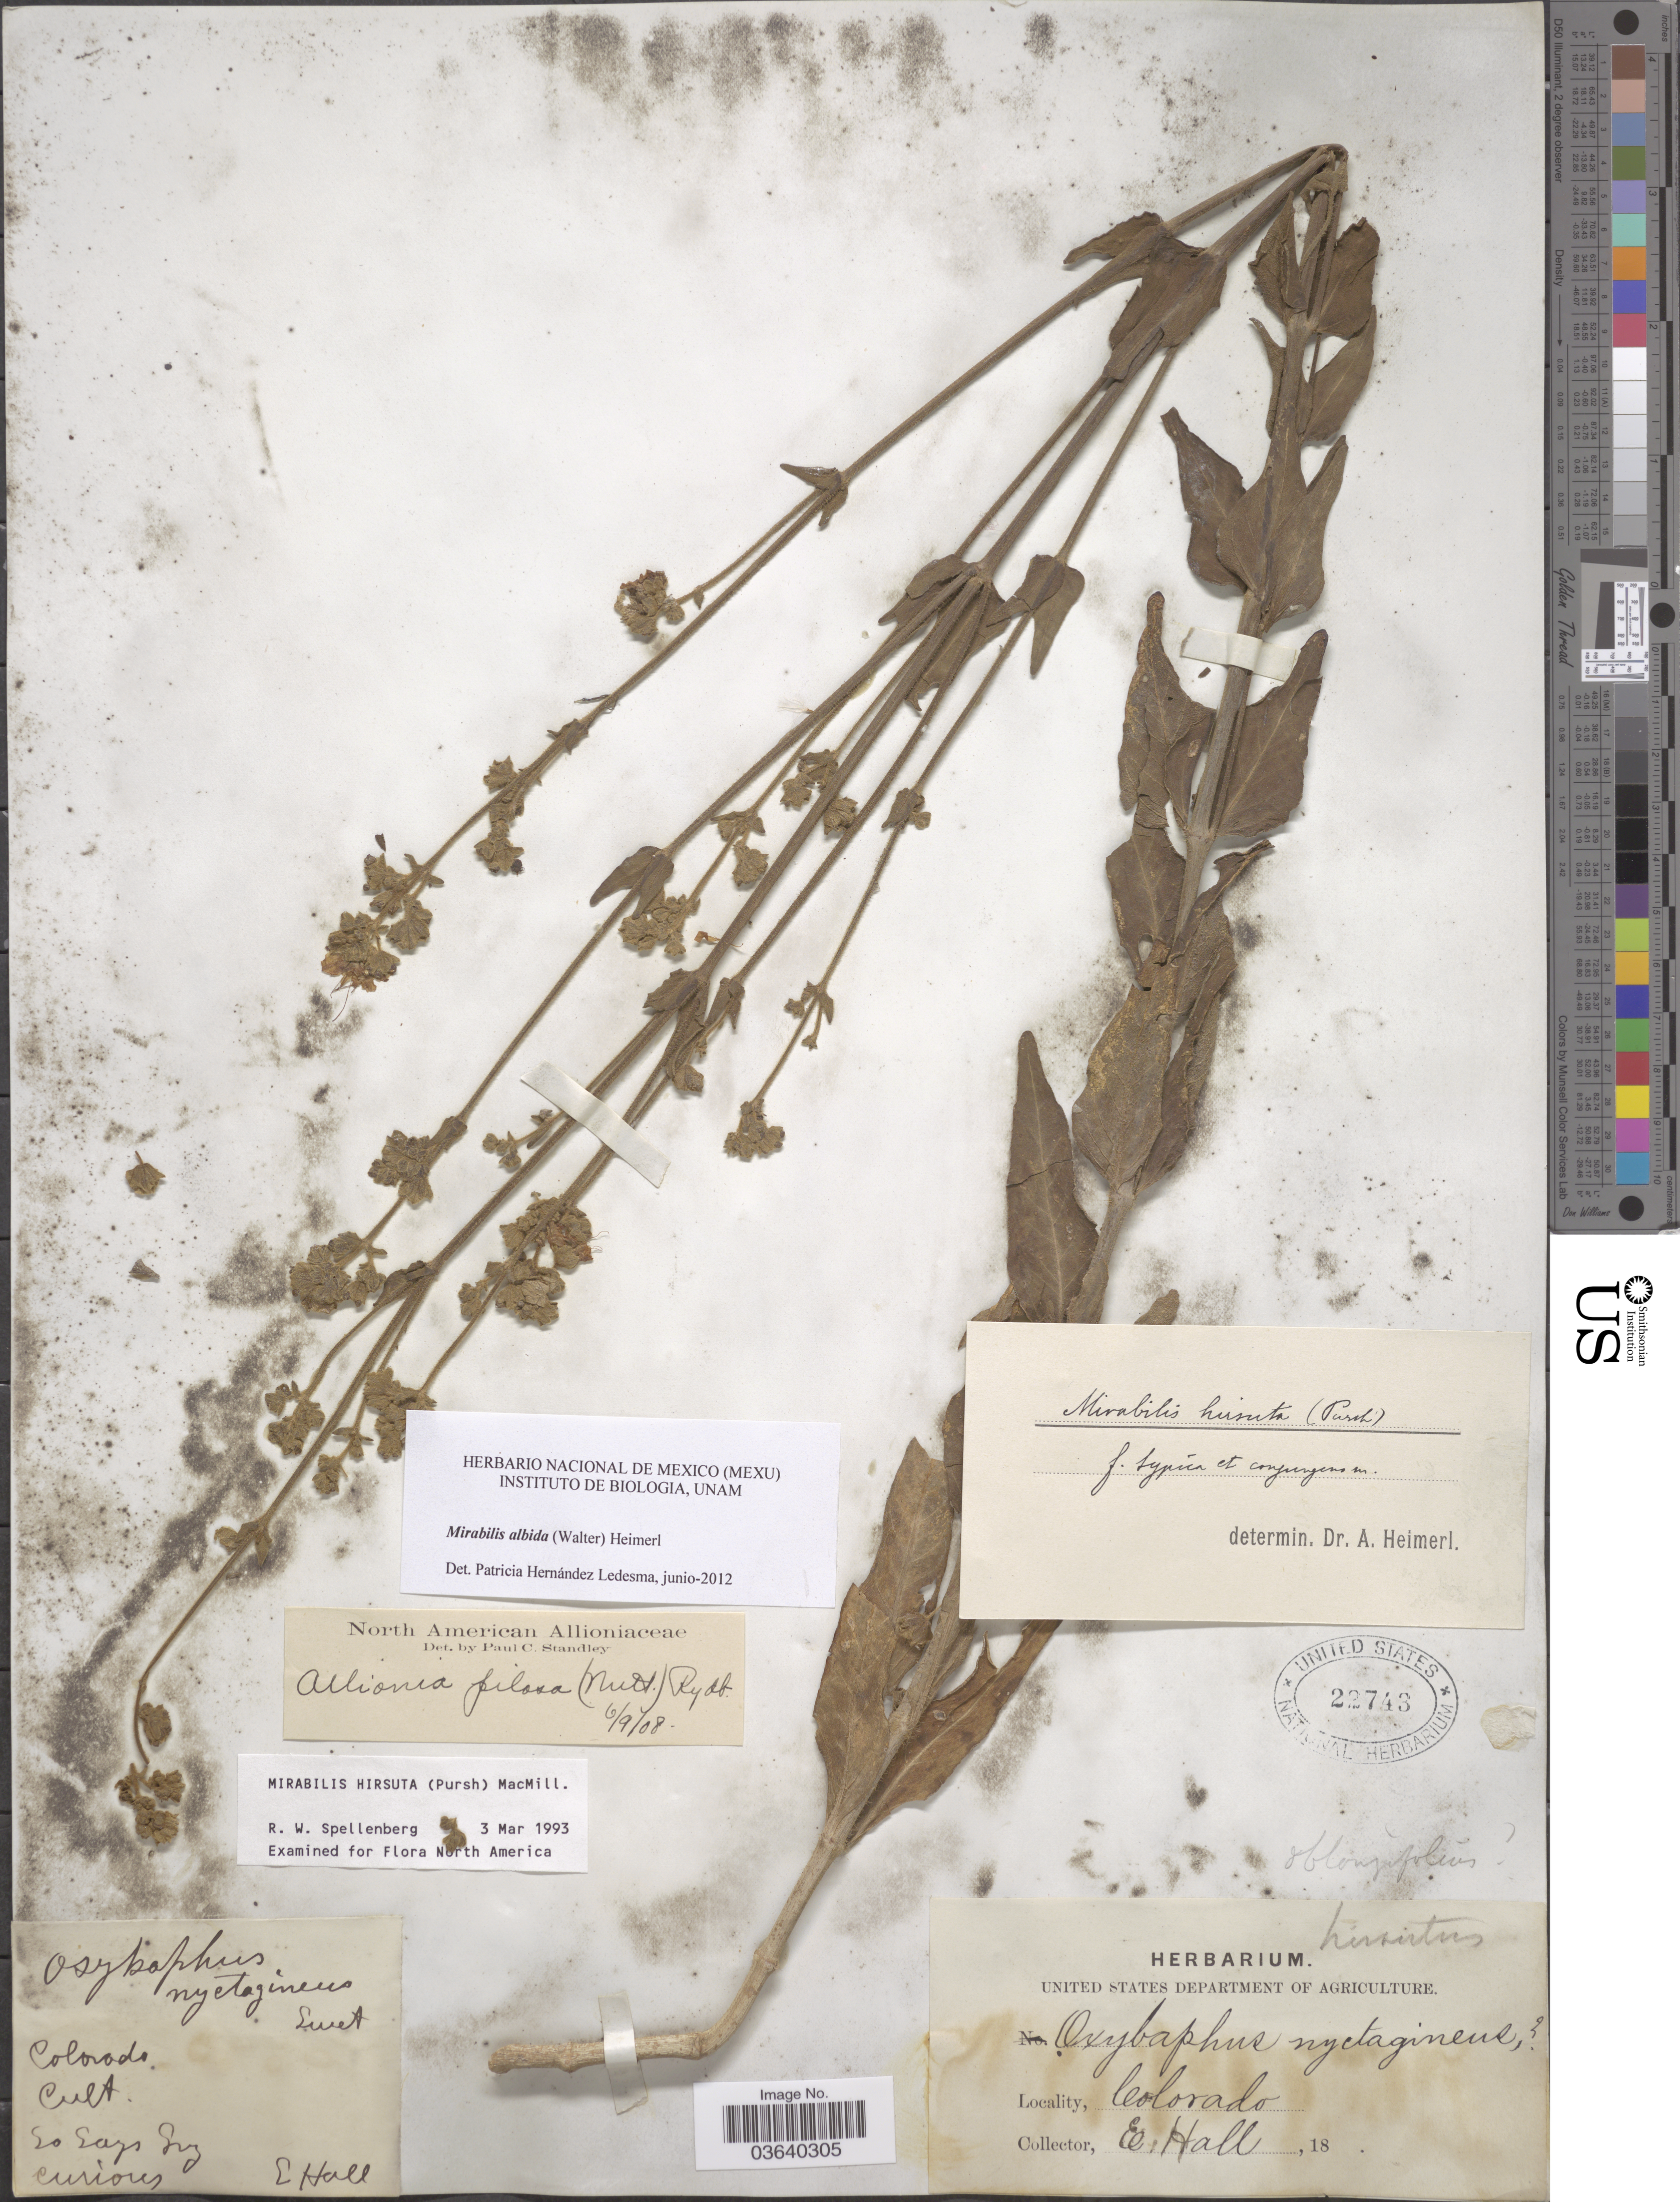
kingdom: Plantae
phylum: Tracheophyta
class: Magnoliopsida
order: Caryophyllales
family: Nyctaginaceae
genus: Mirabilis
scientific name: Mirabilis albida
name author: (Walter) Heimerl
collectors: E. Hall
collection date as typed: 18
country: United States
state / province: Colorado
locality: Cult.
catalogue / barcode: US 22743